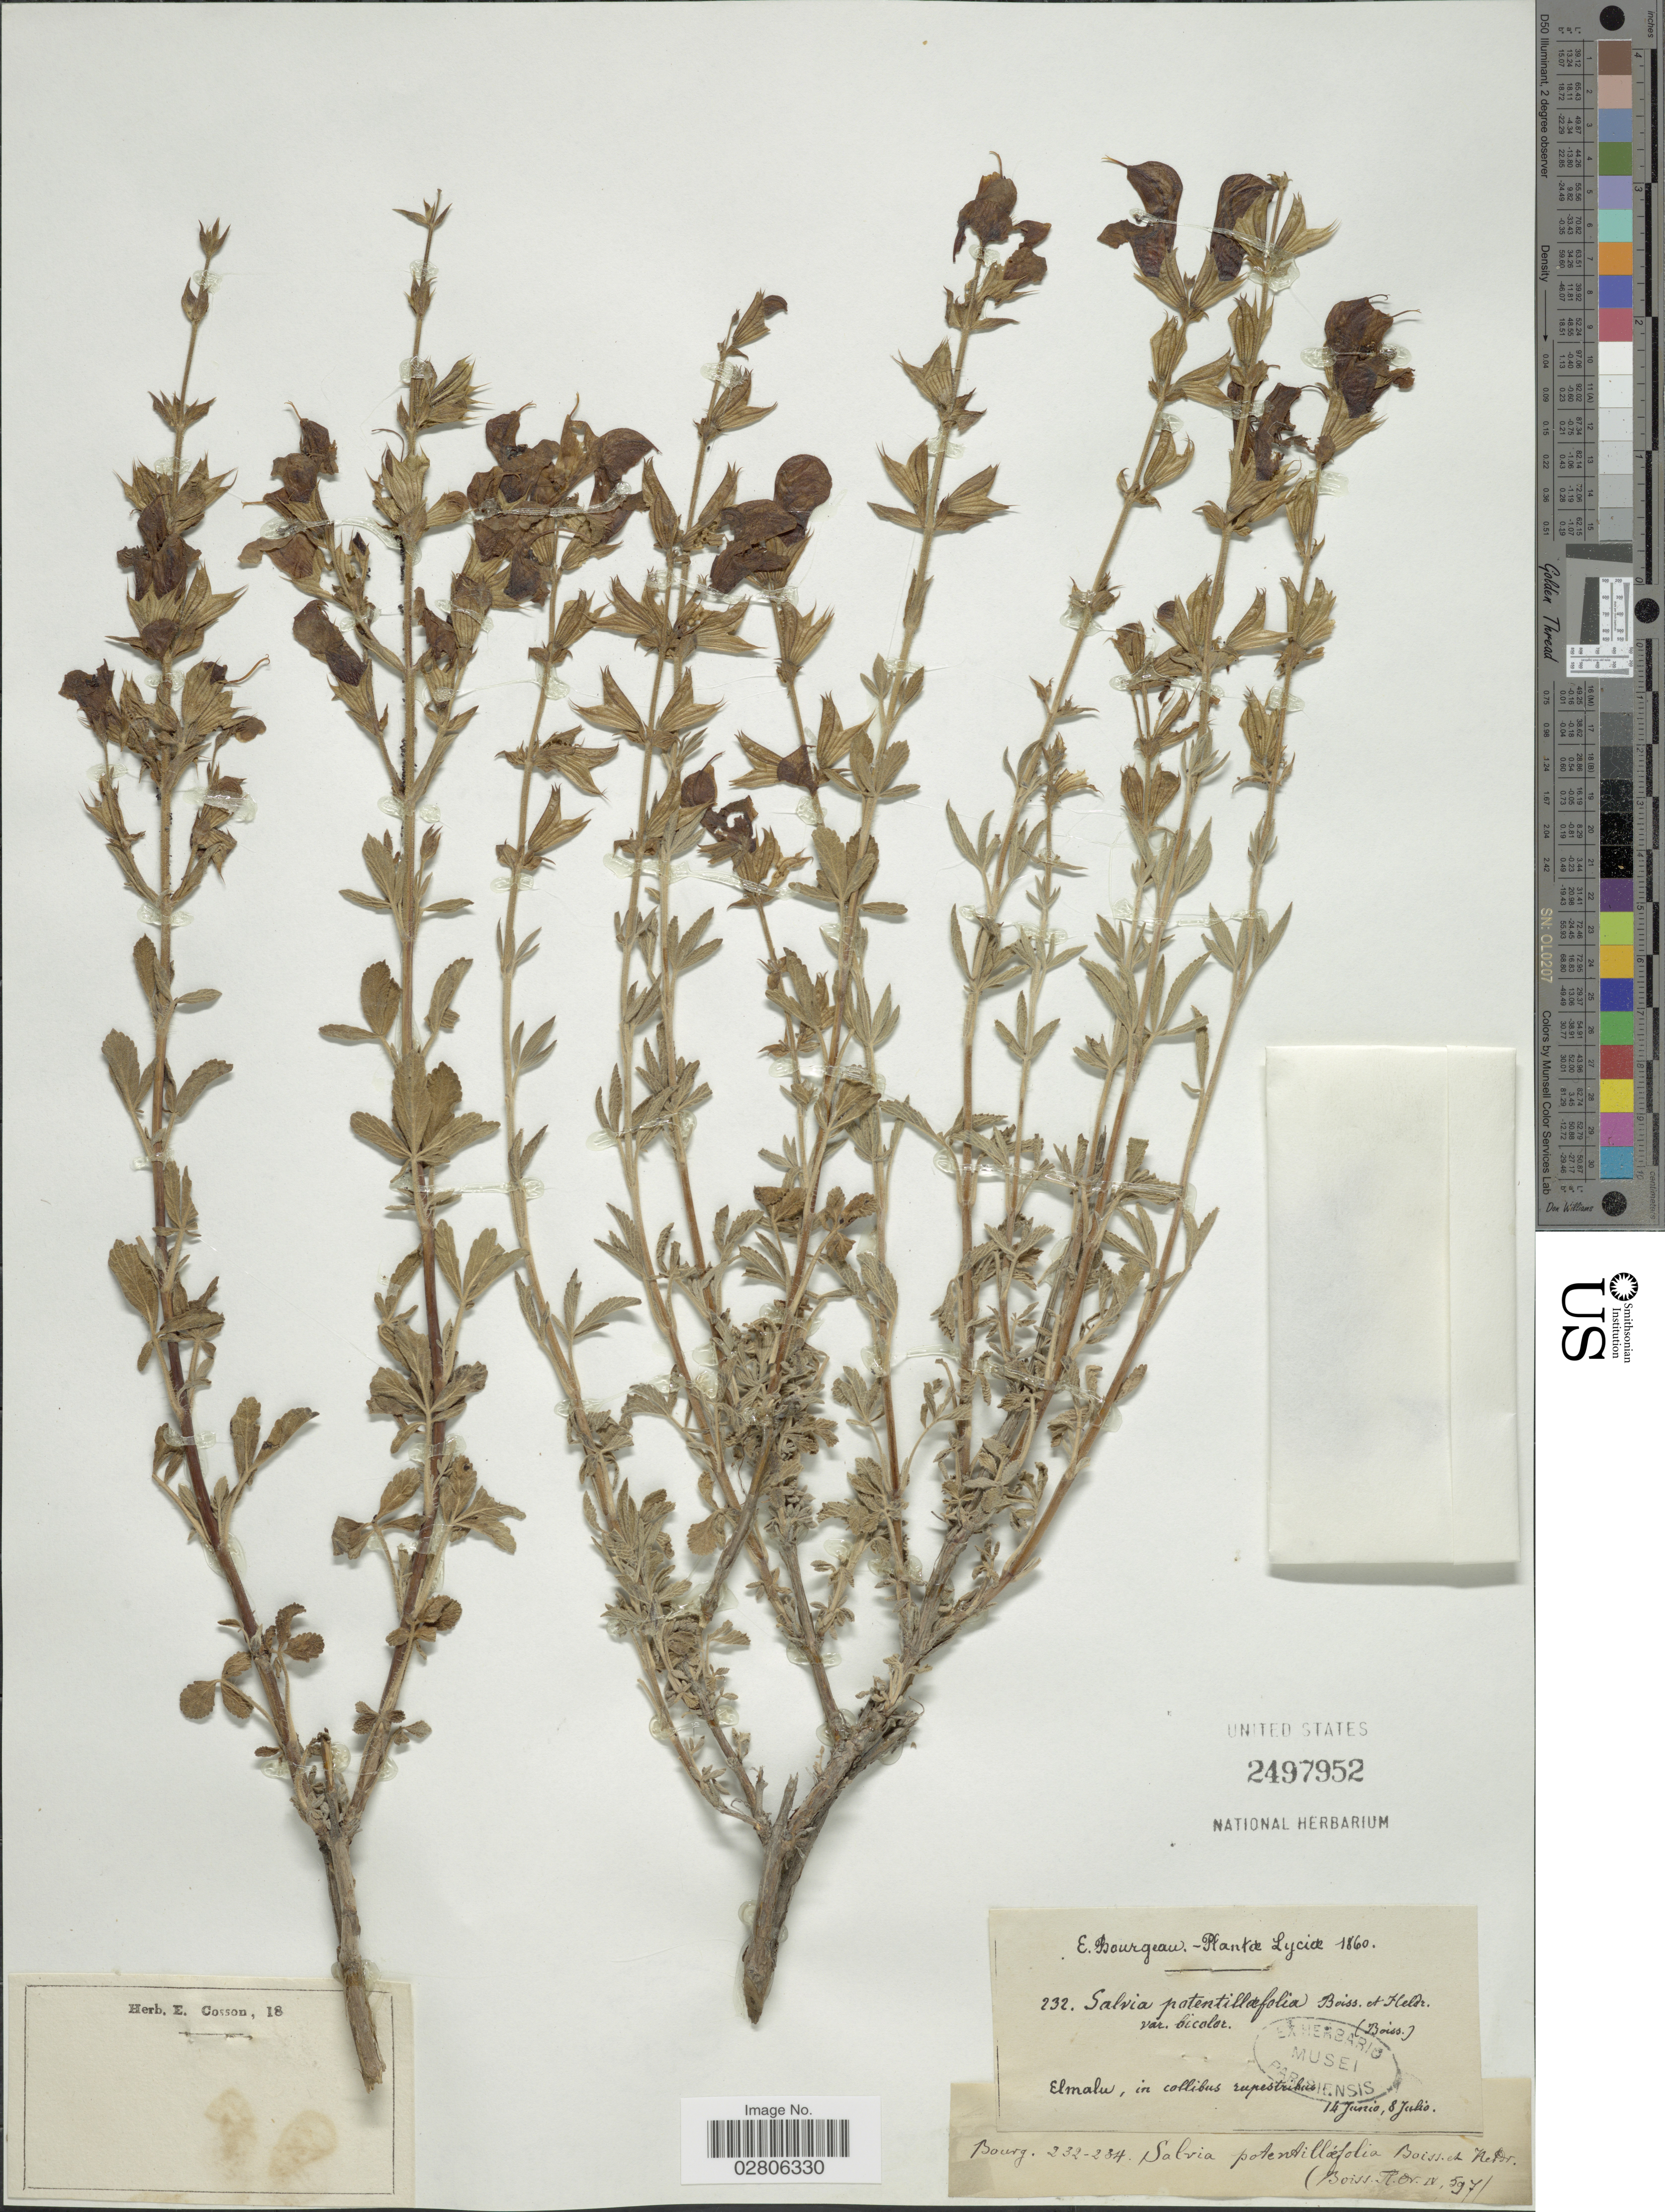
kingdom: Plantae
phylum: Tracheophyta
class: Magnoliopsida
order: Lamiales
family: Lamiaceae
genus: Salvia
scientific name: Salvia potentillifolia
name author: Boiss. & Heldr. ex Benth.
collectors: E. Bourgeau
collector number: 232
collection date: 1860-06-14/1860-07-08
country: Turkey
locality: Lyciæ, Elmalu, in collibus rupestribus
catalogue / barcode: US 2497952